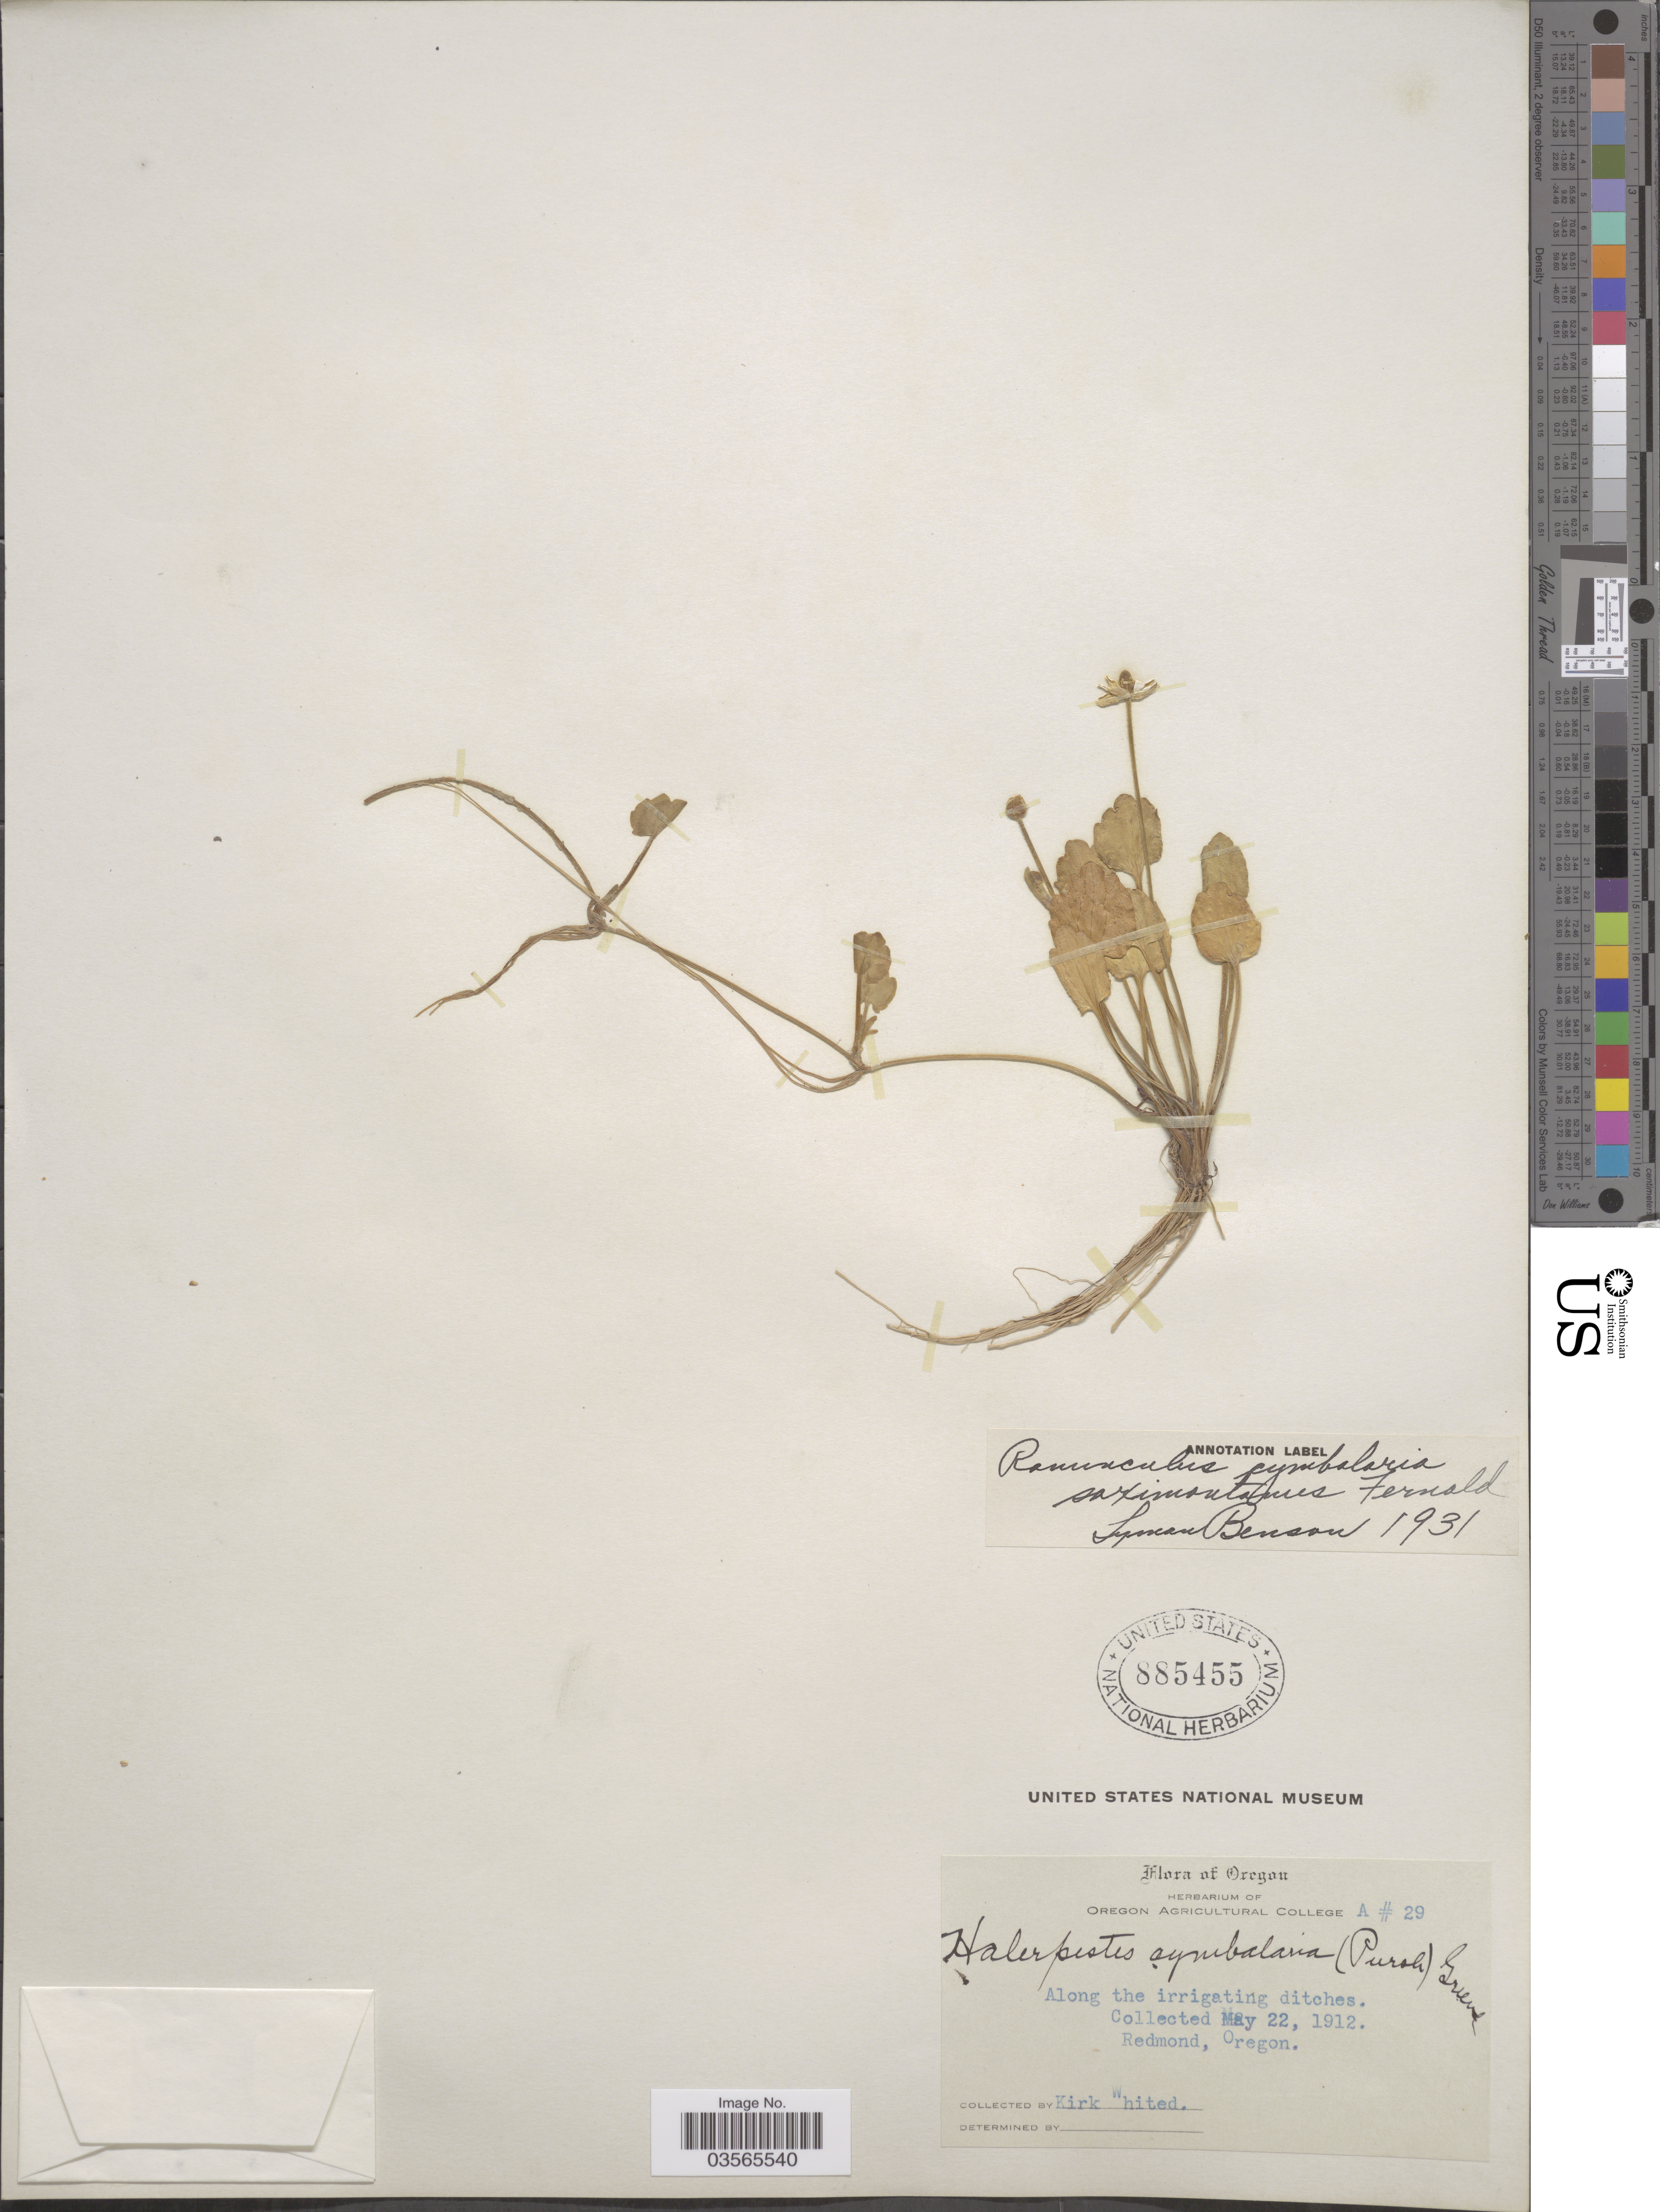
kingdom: Plantae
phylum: Tracheophyta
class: Magnoliopsida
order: Ranunculales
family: Ranunculaceae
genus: Halerpestes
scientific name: Halerpestes cymbalaria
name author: (Pursh) Greene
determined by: Strong, M. T., (US), Smithsonian Institution - National Museum of Natural History (UNITED STATES)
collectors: K. Whited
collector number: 29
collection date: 1912-05-22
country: United States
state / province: Oregon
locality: Along the irrigating ditches. Redmond.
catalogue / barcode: US 885455